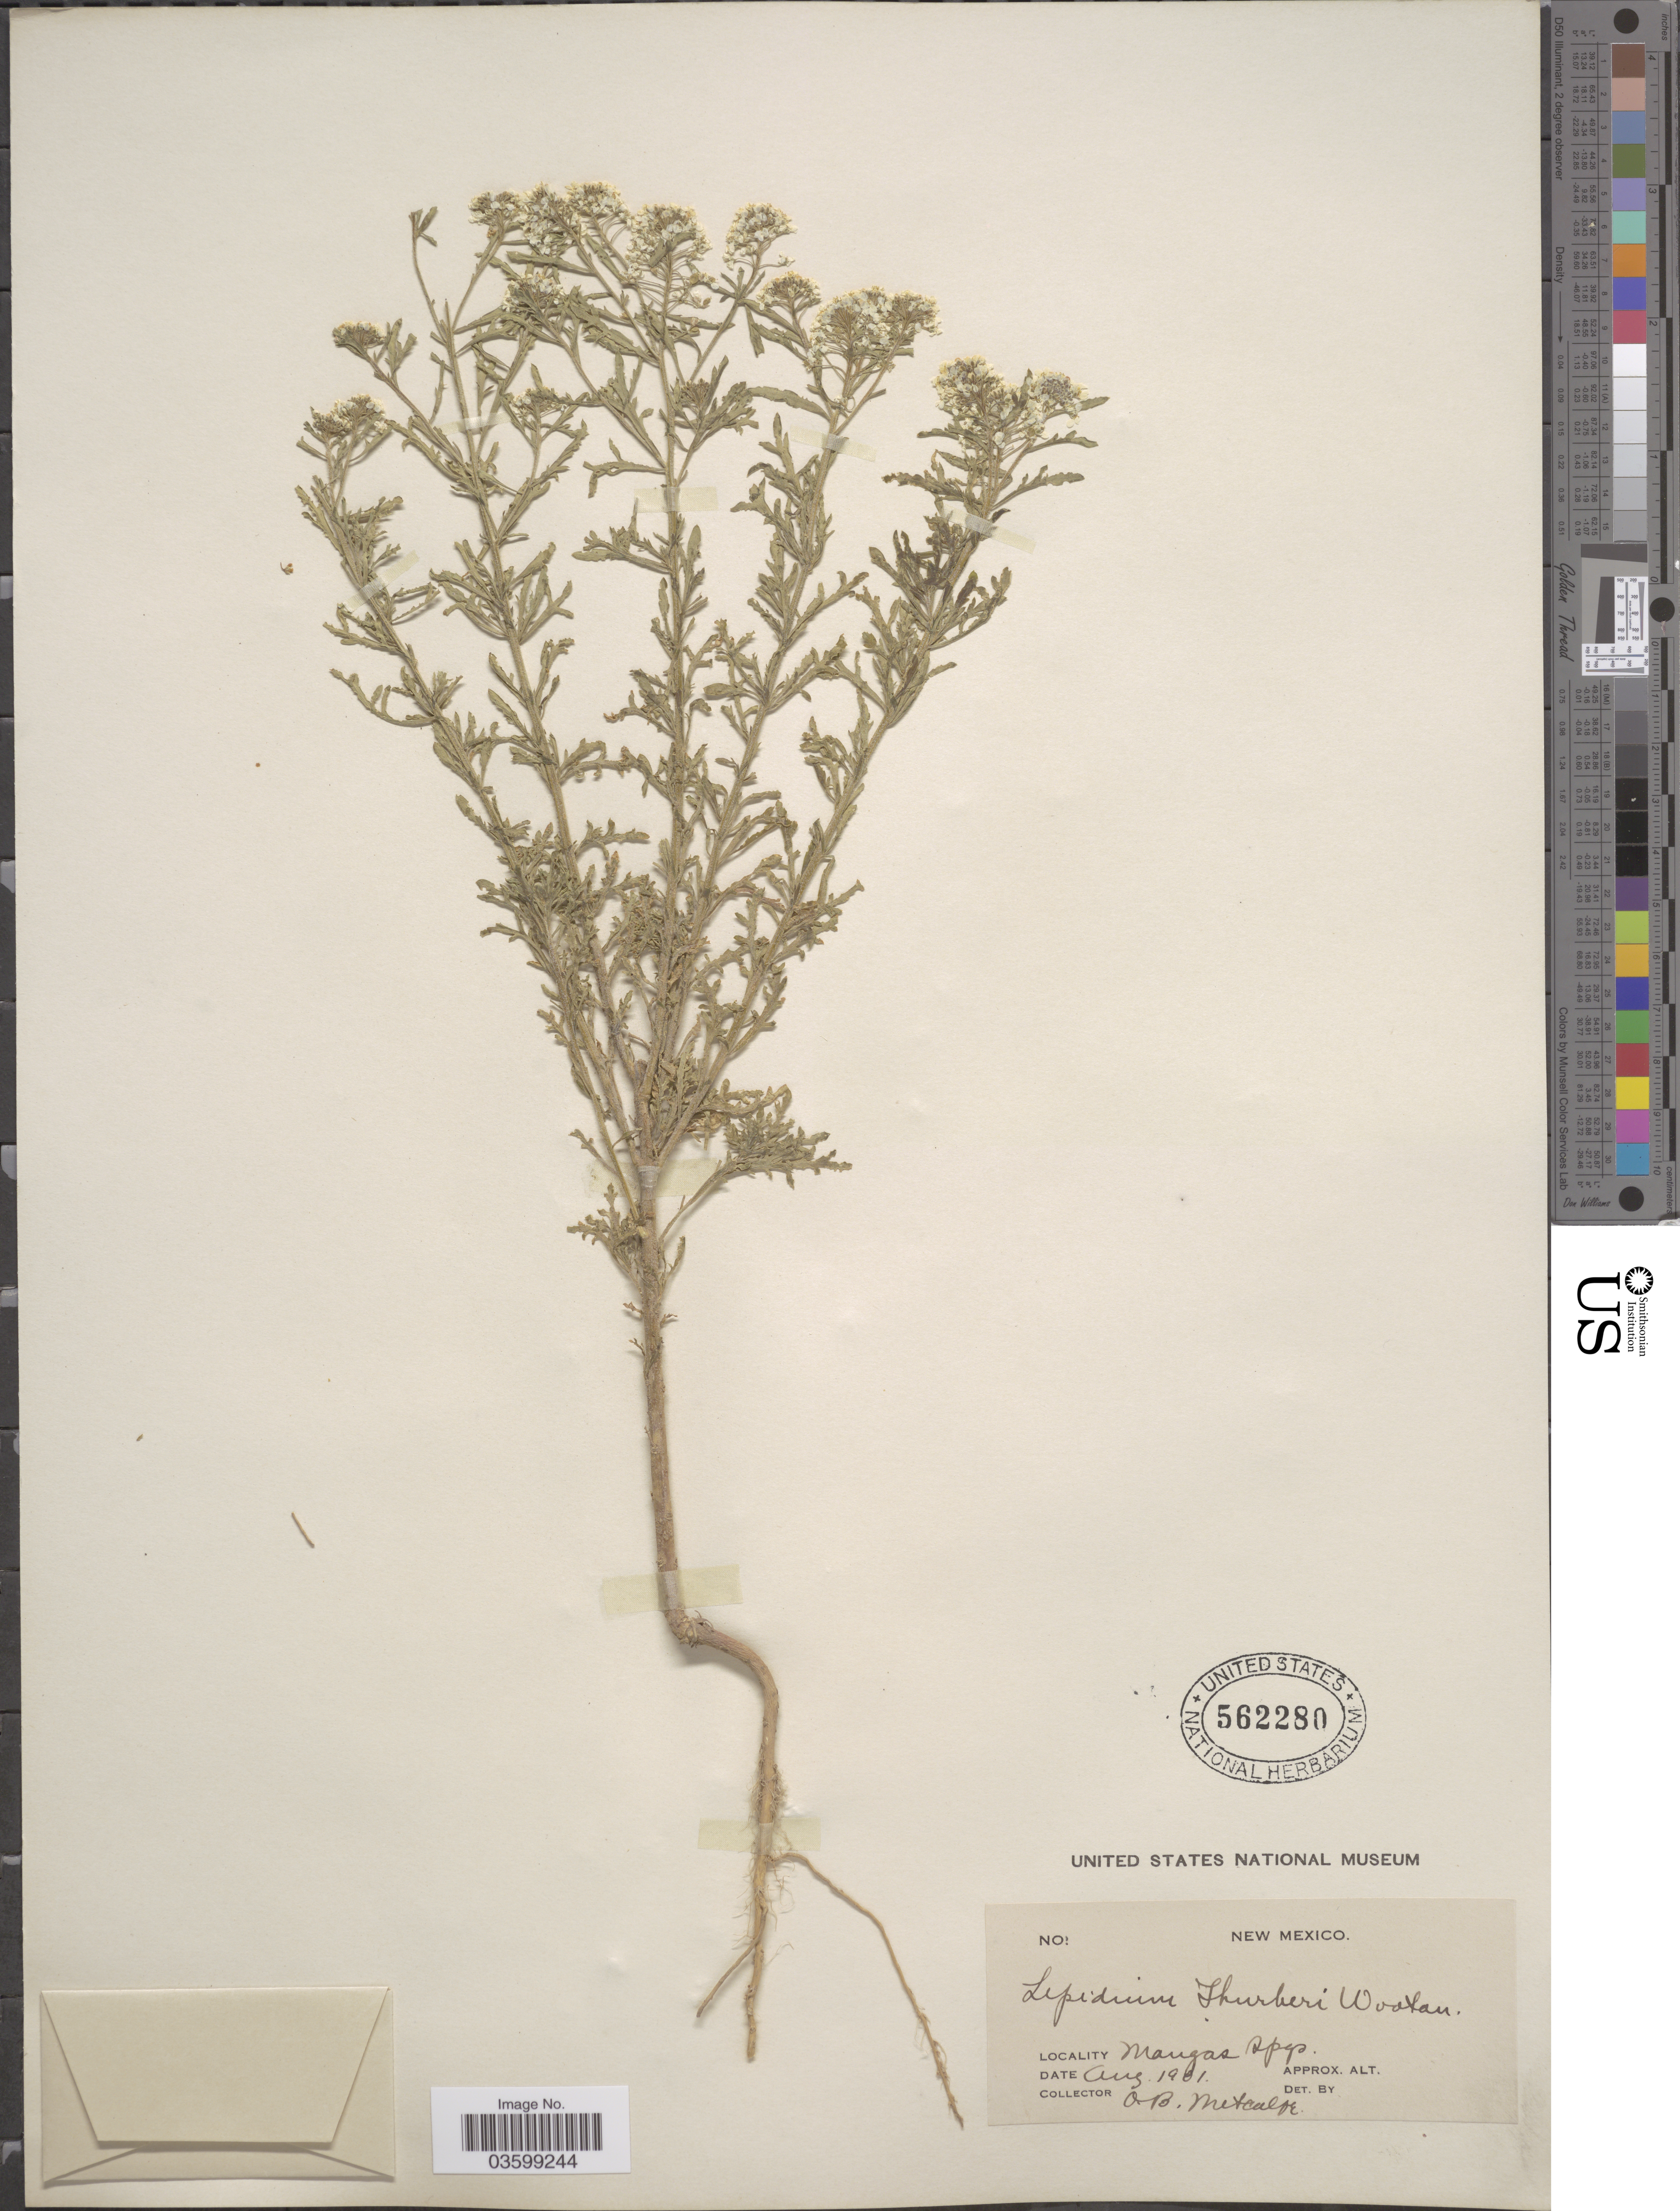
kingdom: Plantae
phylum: Tracheophyta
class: Magnoliopsida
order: Brassicales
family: Brassicaceae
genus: Lepidium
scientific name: Lepidium thurberi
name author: Wooton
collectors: O. B. Metcalfe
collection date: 1901-08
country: United States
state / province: New Mexico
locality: Mangas Spgs.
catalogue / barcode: US 562280